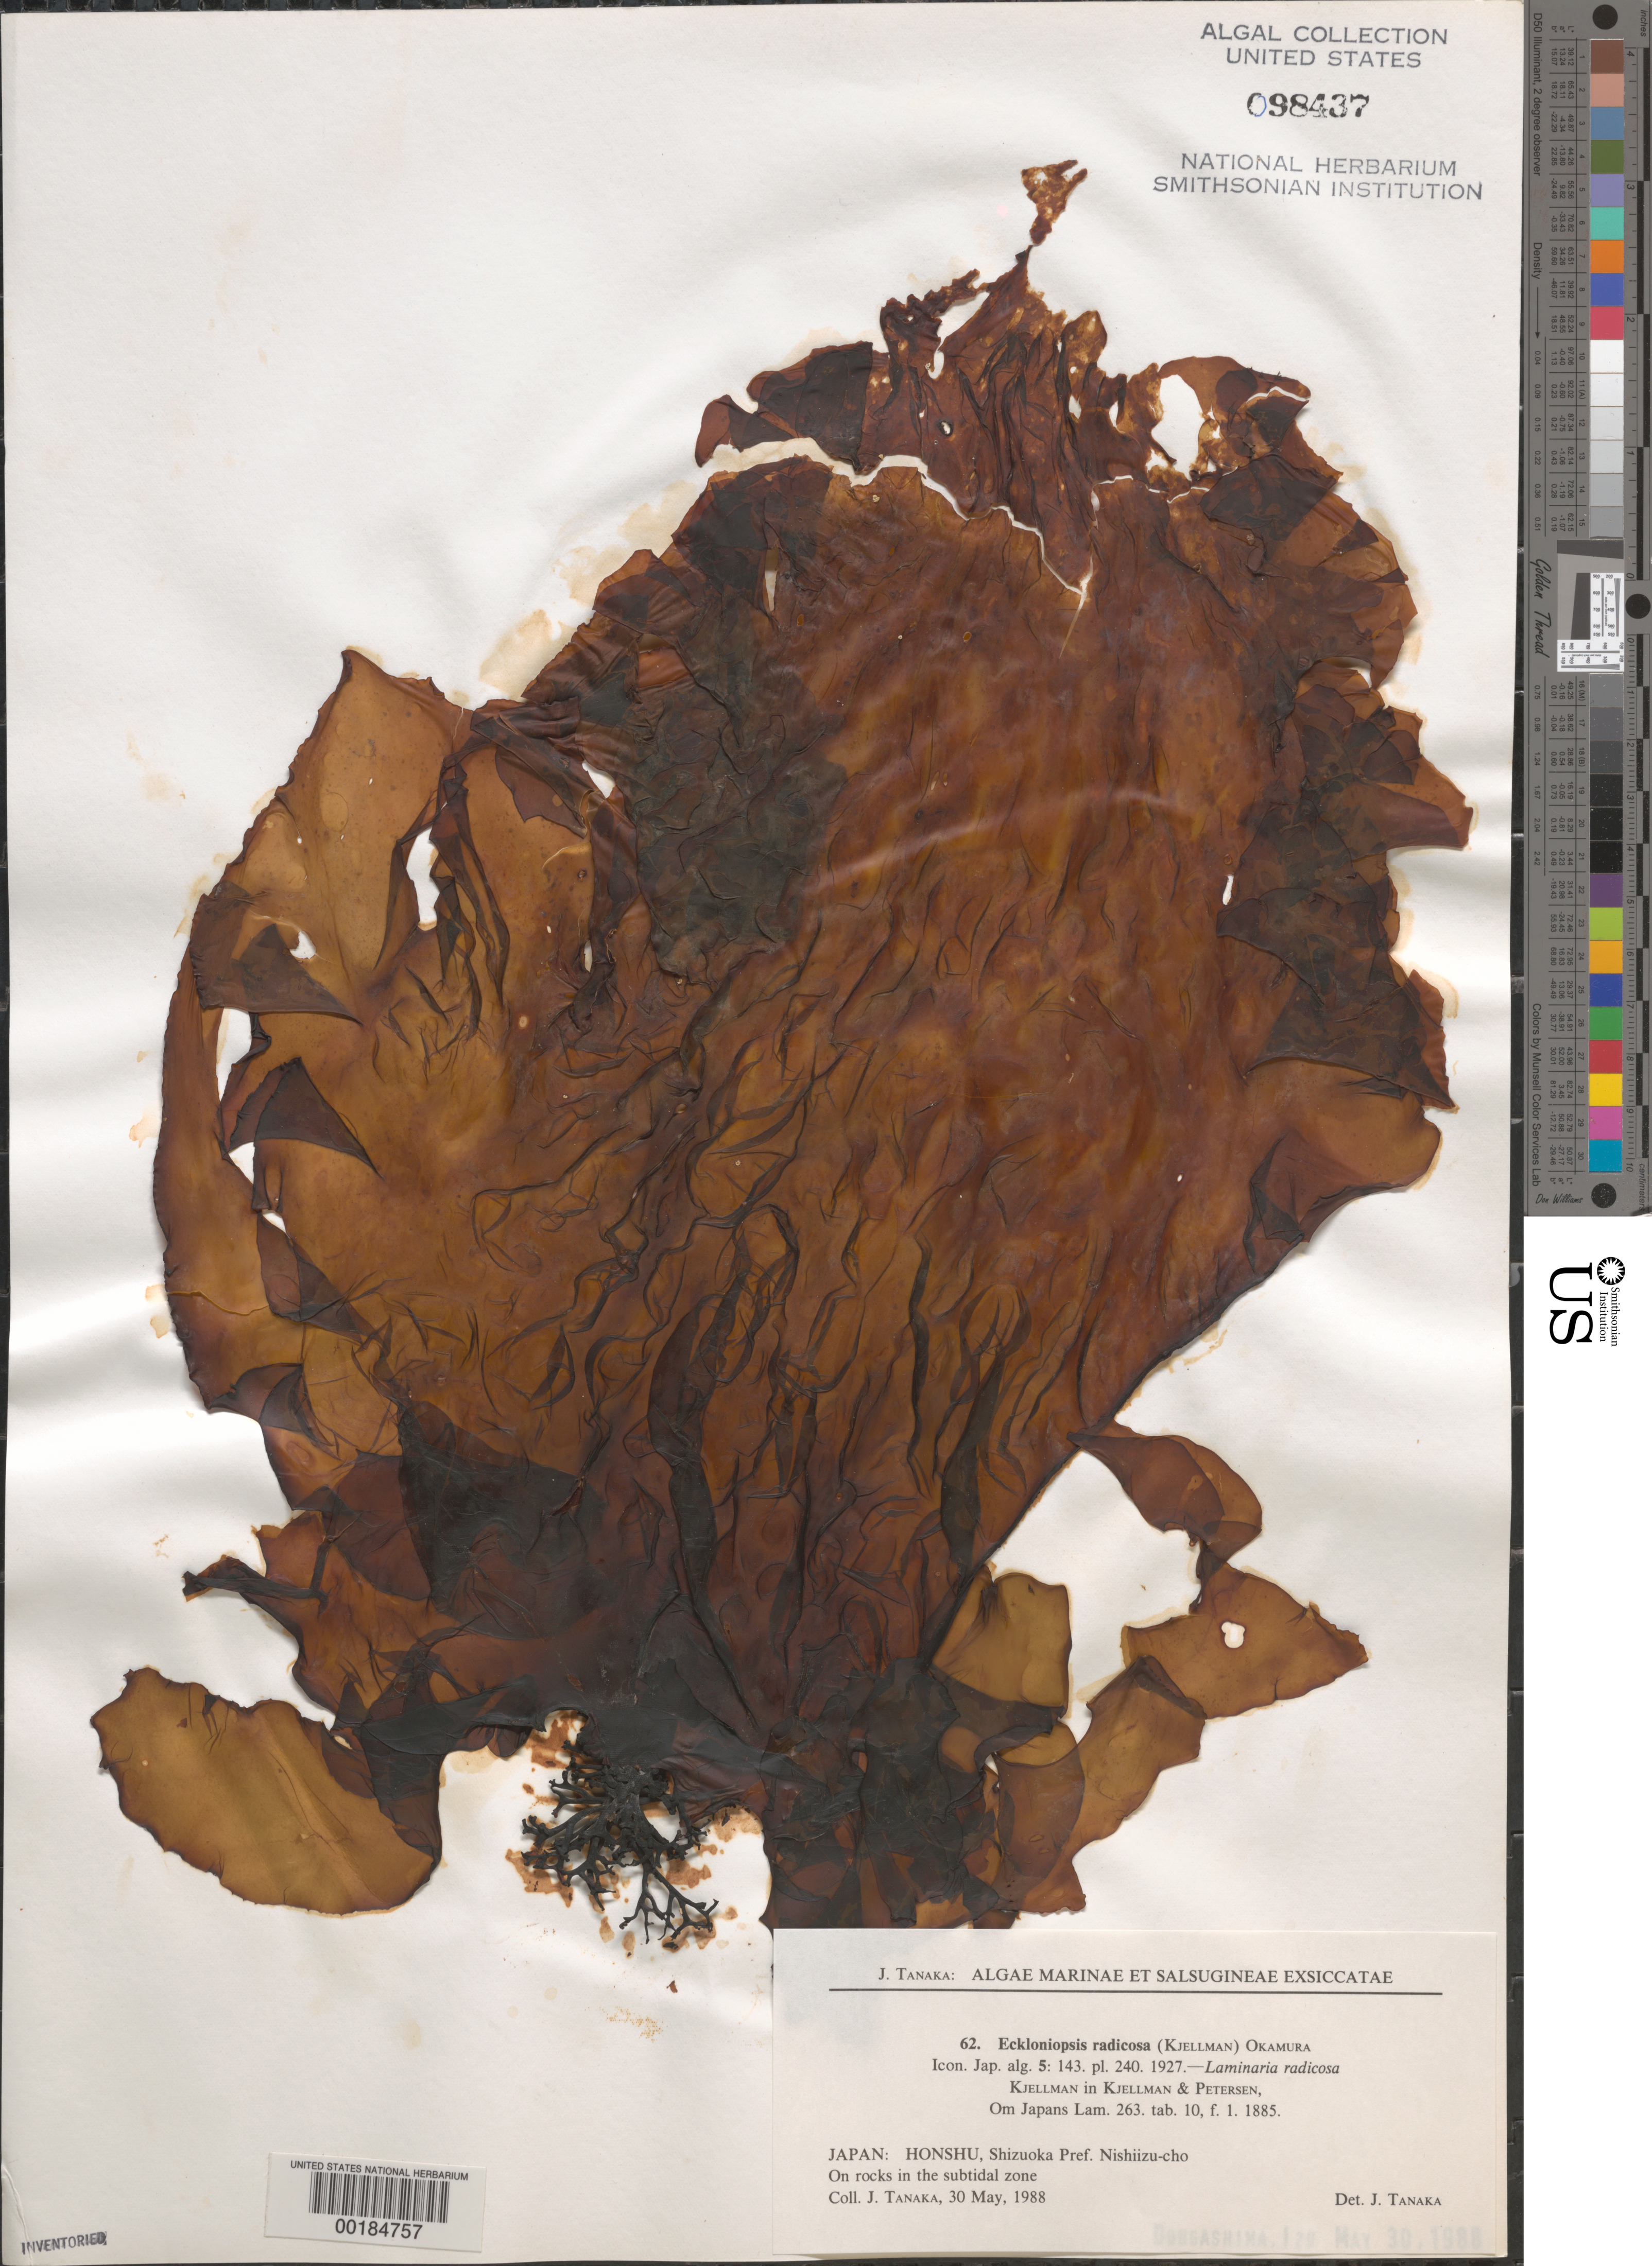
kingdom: Chromista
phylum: Ochrophyta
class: Phaeophyceae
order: Laminariales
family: Lessoniaceae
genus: Ecklonia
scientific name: Ecklonia radicosa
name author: (Kjellm.) Okamura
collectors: J. Tanaka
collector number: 62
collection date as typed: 30 May 1988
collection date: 1988-05-30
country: Japan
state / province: Sizuoka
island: Honshu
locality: Nishiizu-cho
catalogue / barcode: US 98437